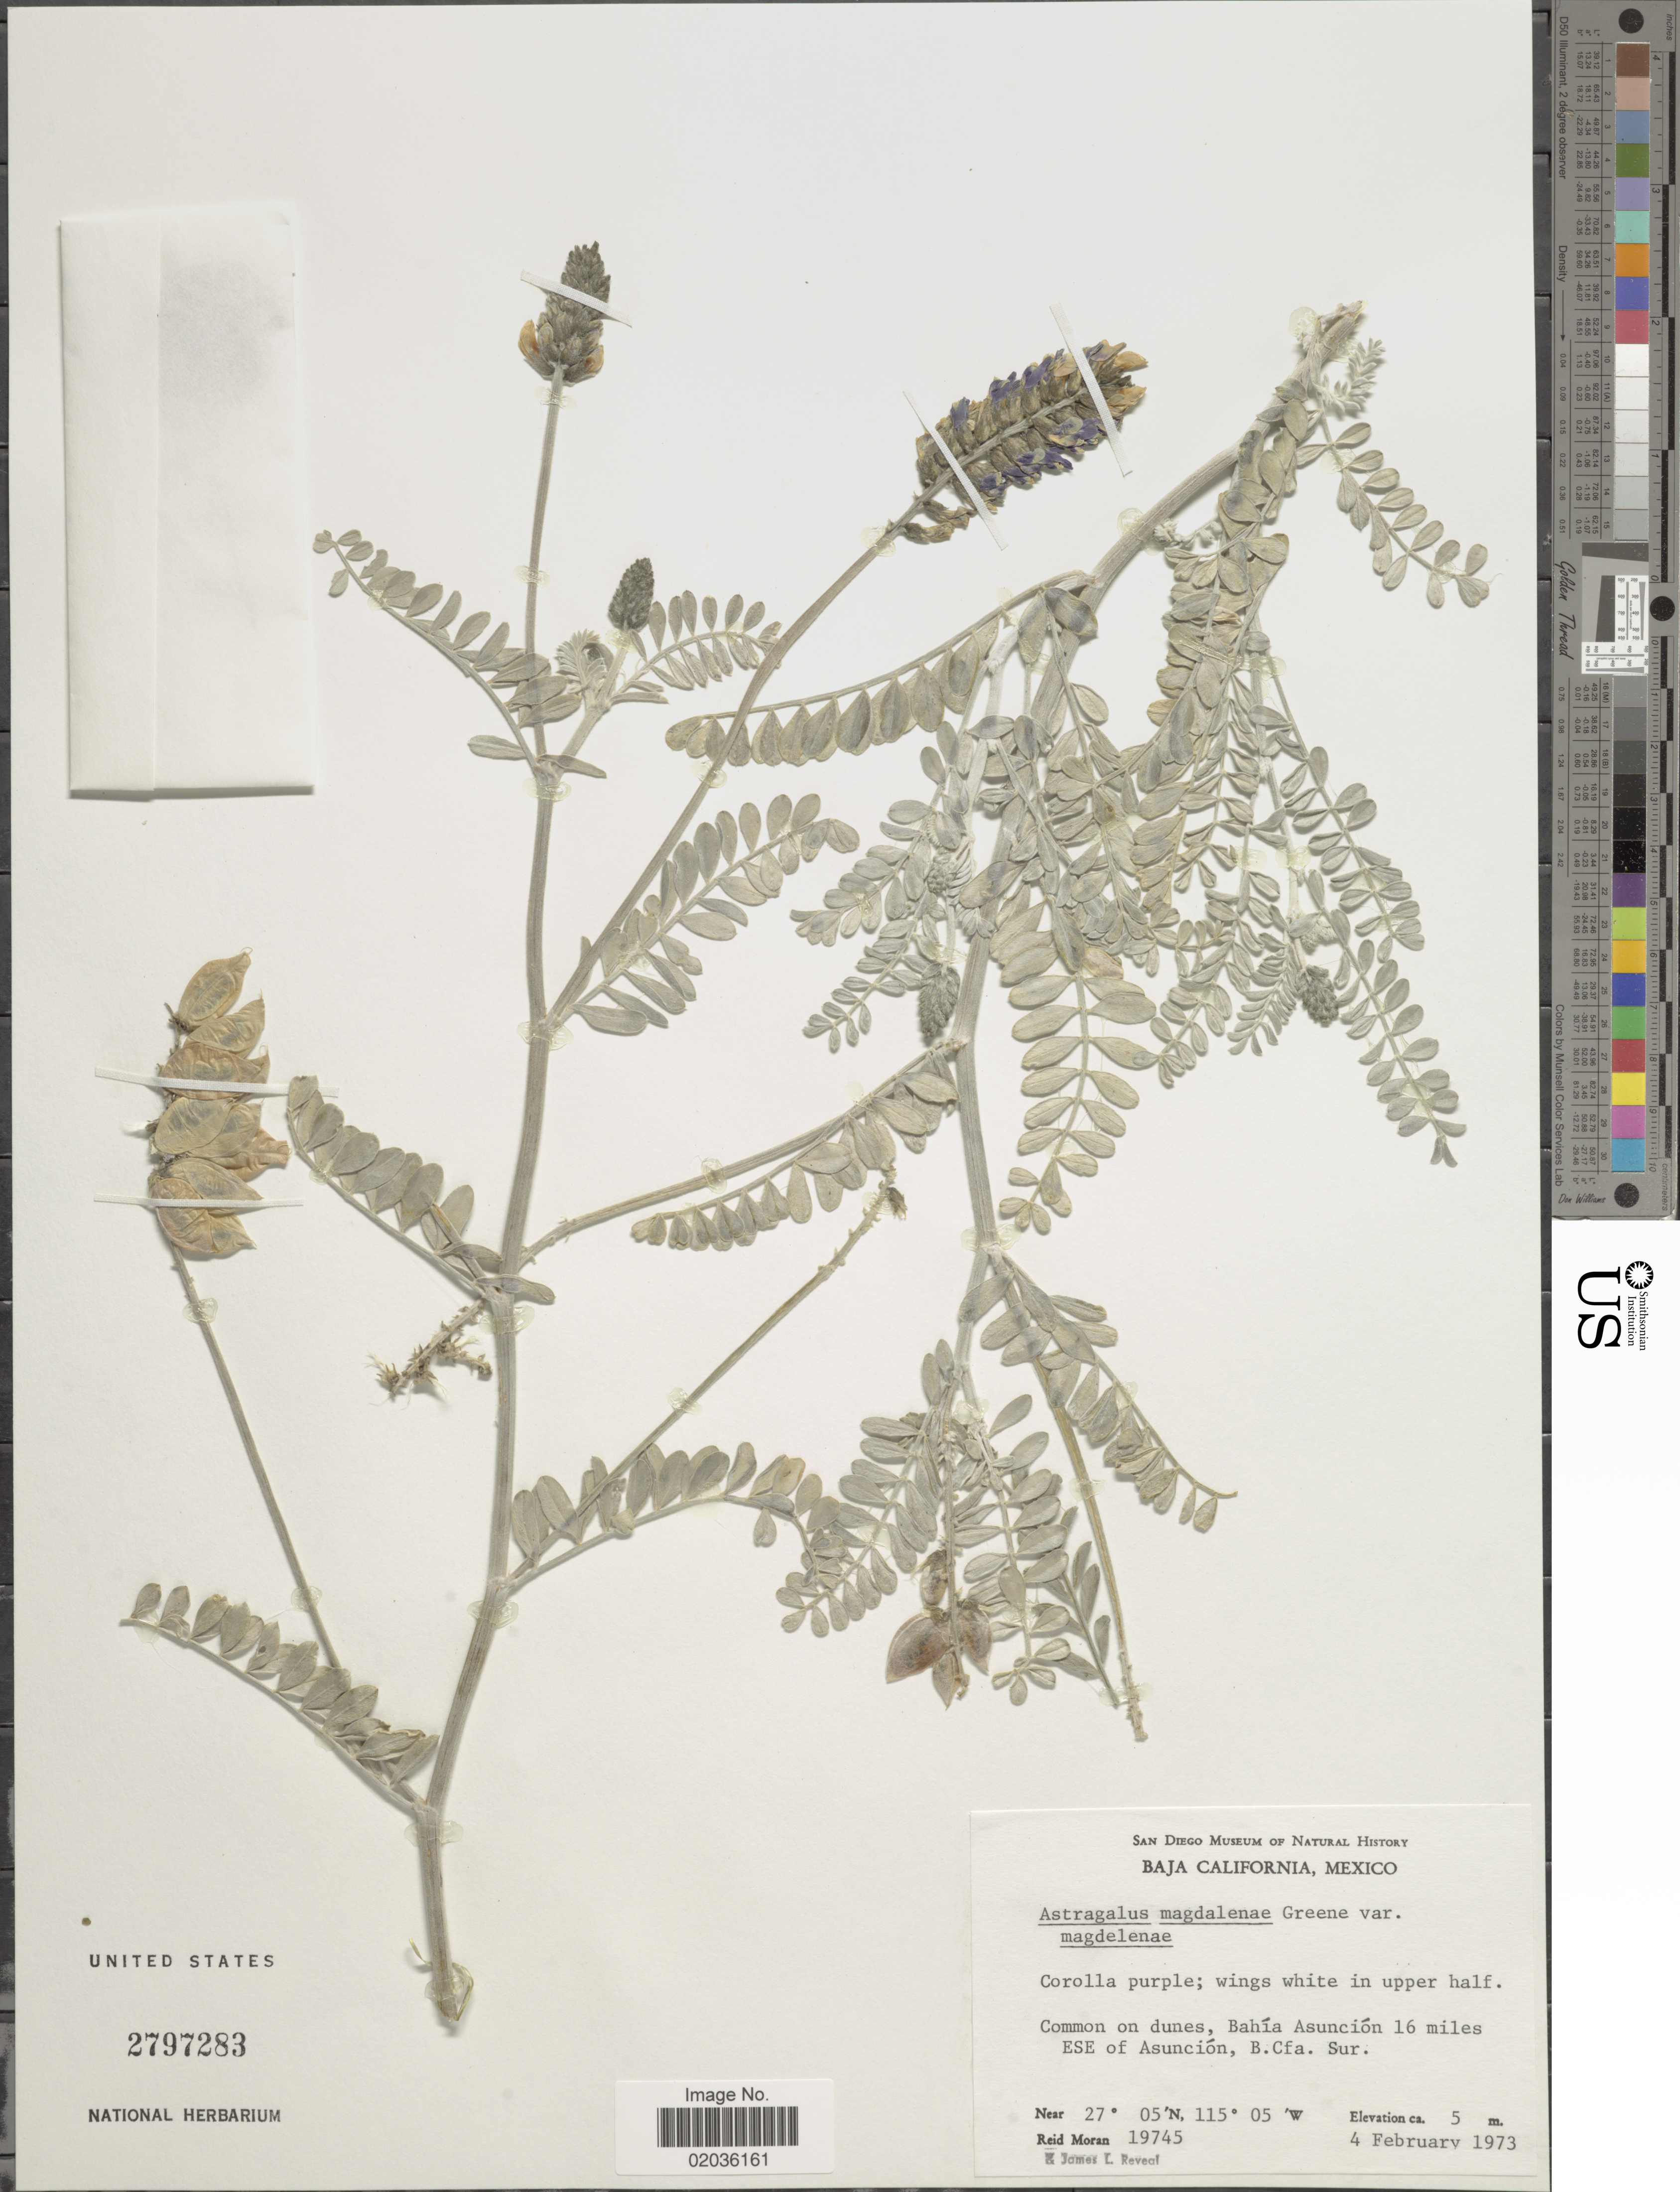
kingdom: Plantae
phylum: Tracheophyta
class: Magnoliopsida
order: Fabales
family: Fabaceae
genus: Astragalus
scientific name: Astragalus magdalenae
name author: Greene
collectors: R. V. Moran & J. L. Reveal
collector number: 19745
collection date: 1973-02-04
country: Mexico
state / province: Baja California Sur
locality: Common on dunes, Bahía Asunción 16 miles ESE of Asunción, Baja California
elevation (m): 5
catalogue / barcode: US 2797283